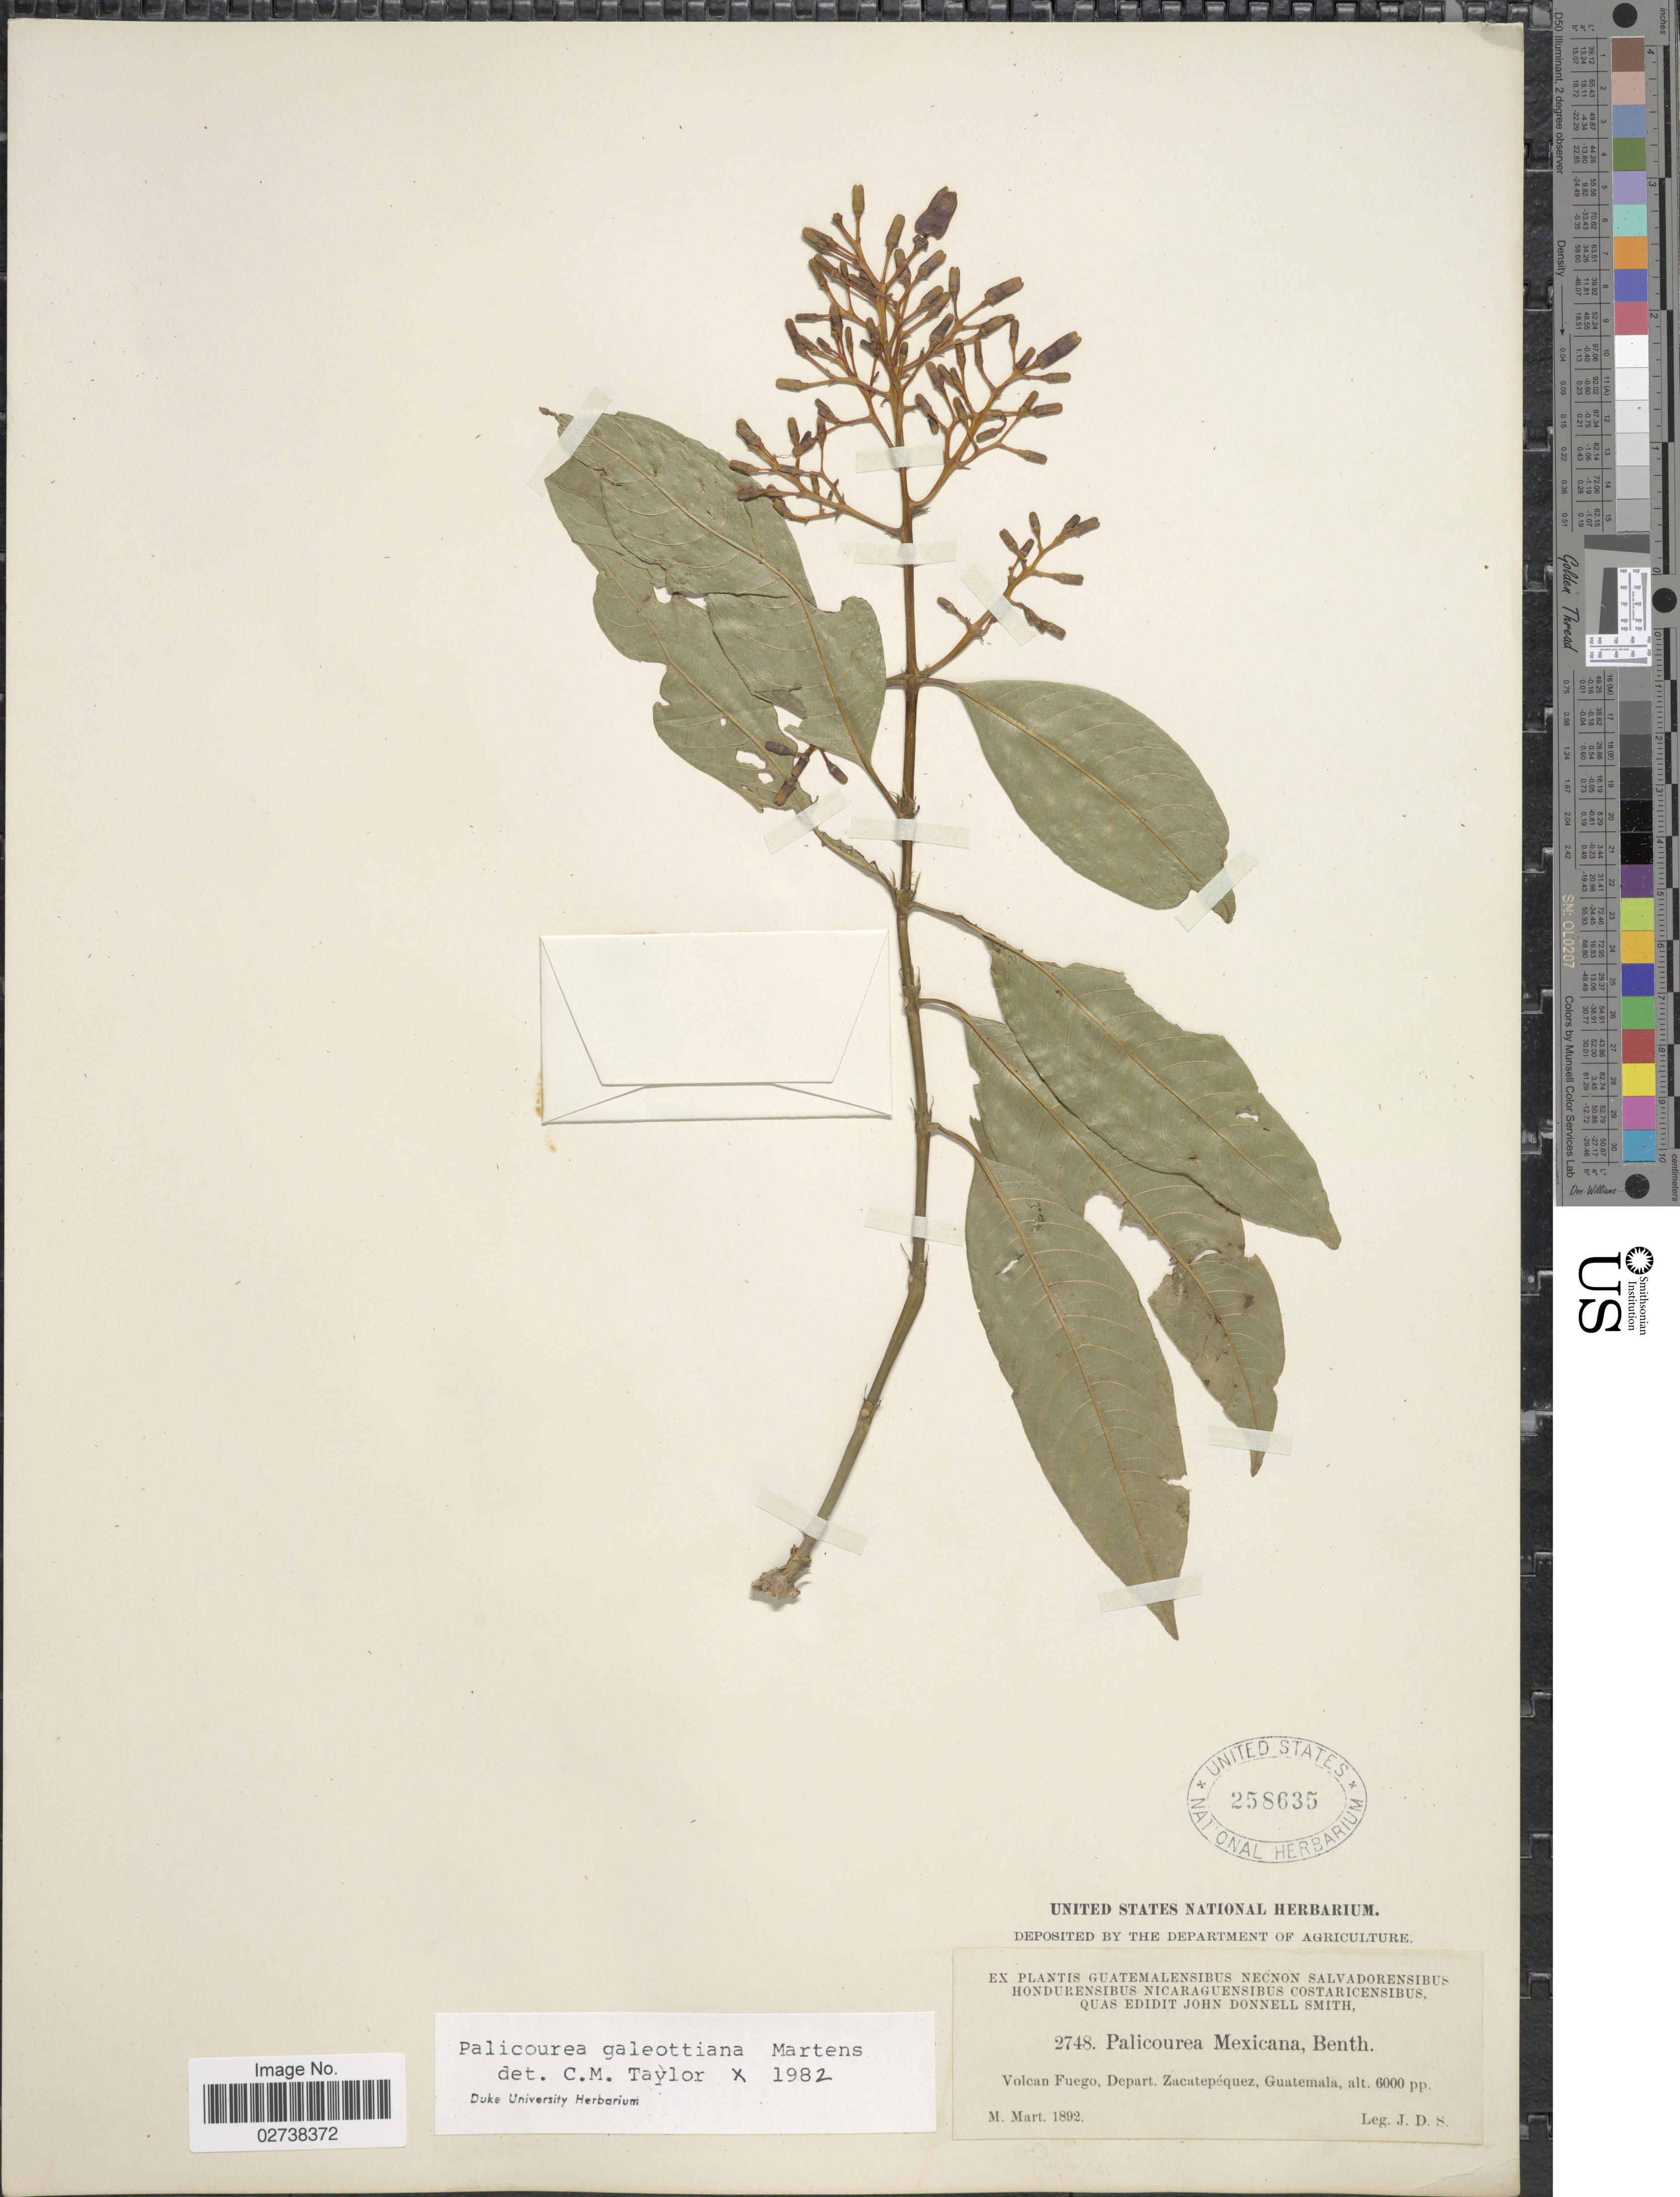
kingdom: Plantae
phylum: Tracheophyta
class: Magnoliopsida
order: Gentianales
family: Rubiaceae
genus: Palicourea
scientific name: Palicourea galeottiana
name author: M. Martens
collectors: J. Donnell Smith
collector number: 2748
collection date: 1892-03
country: Guatemala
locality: Volcan Fuego, Depart. Zacatepequez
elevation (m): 1829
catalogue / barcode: US 258635